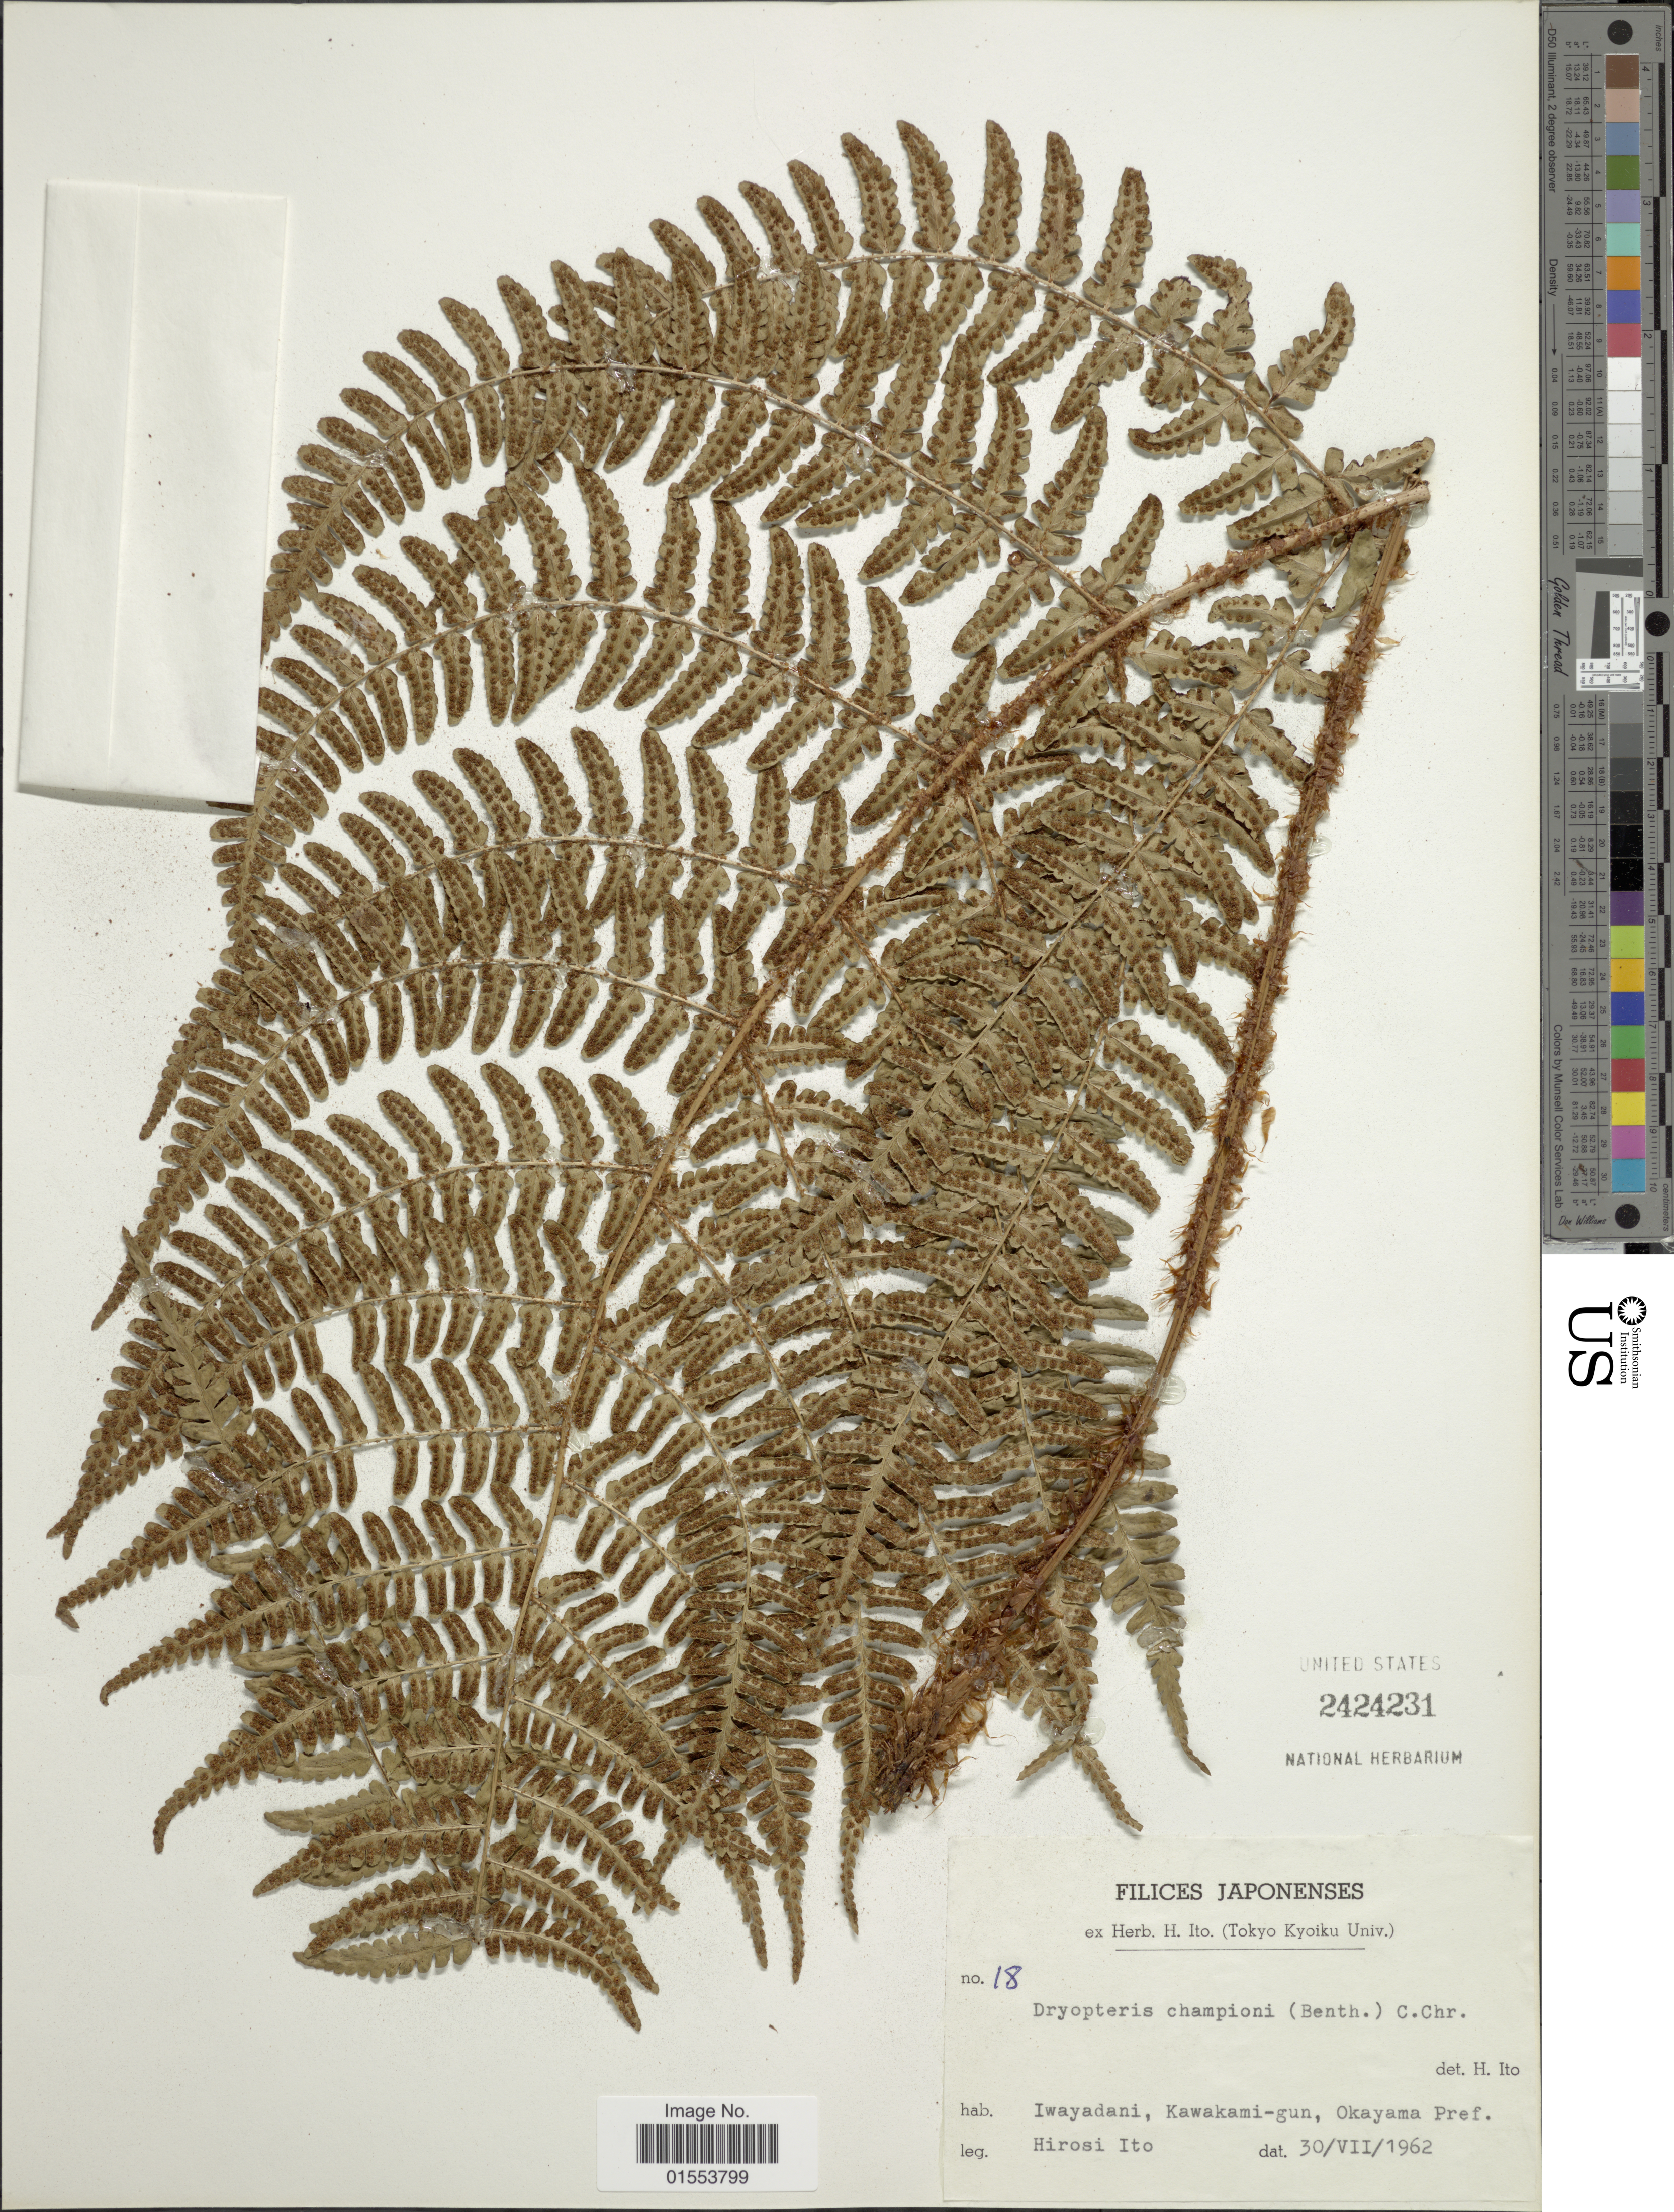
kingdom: Plantae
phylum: Tracheophyta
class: Polypodiopsida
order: Polypodiales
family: Dryopteridaceae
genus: Dryopteris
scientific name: Dryopteris championii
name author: (Benth.) C. Chr.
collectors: H. Itô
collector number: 18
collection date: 1962-07-30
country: Japan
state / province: Okayama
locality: Japonenses, Iwayadani, Kawakami-gun, Okayama Pref.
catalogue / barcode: US 2424231